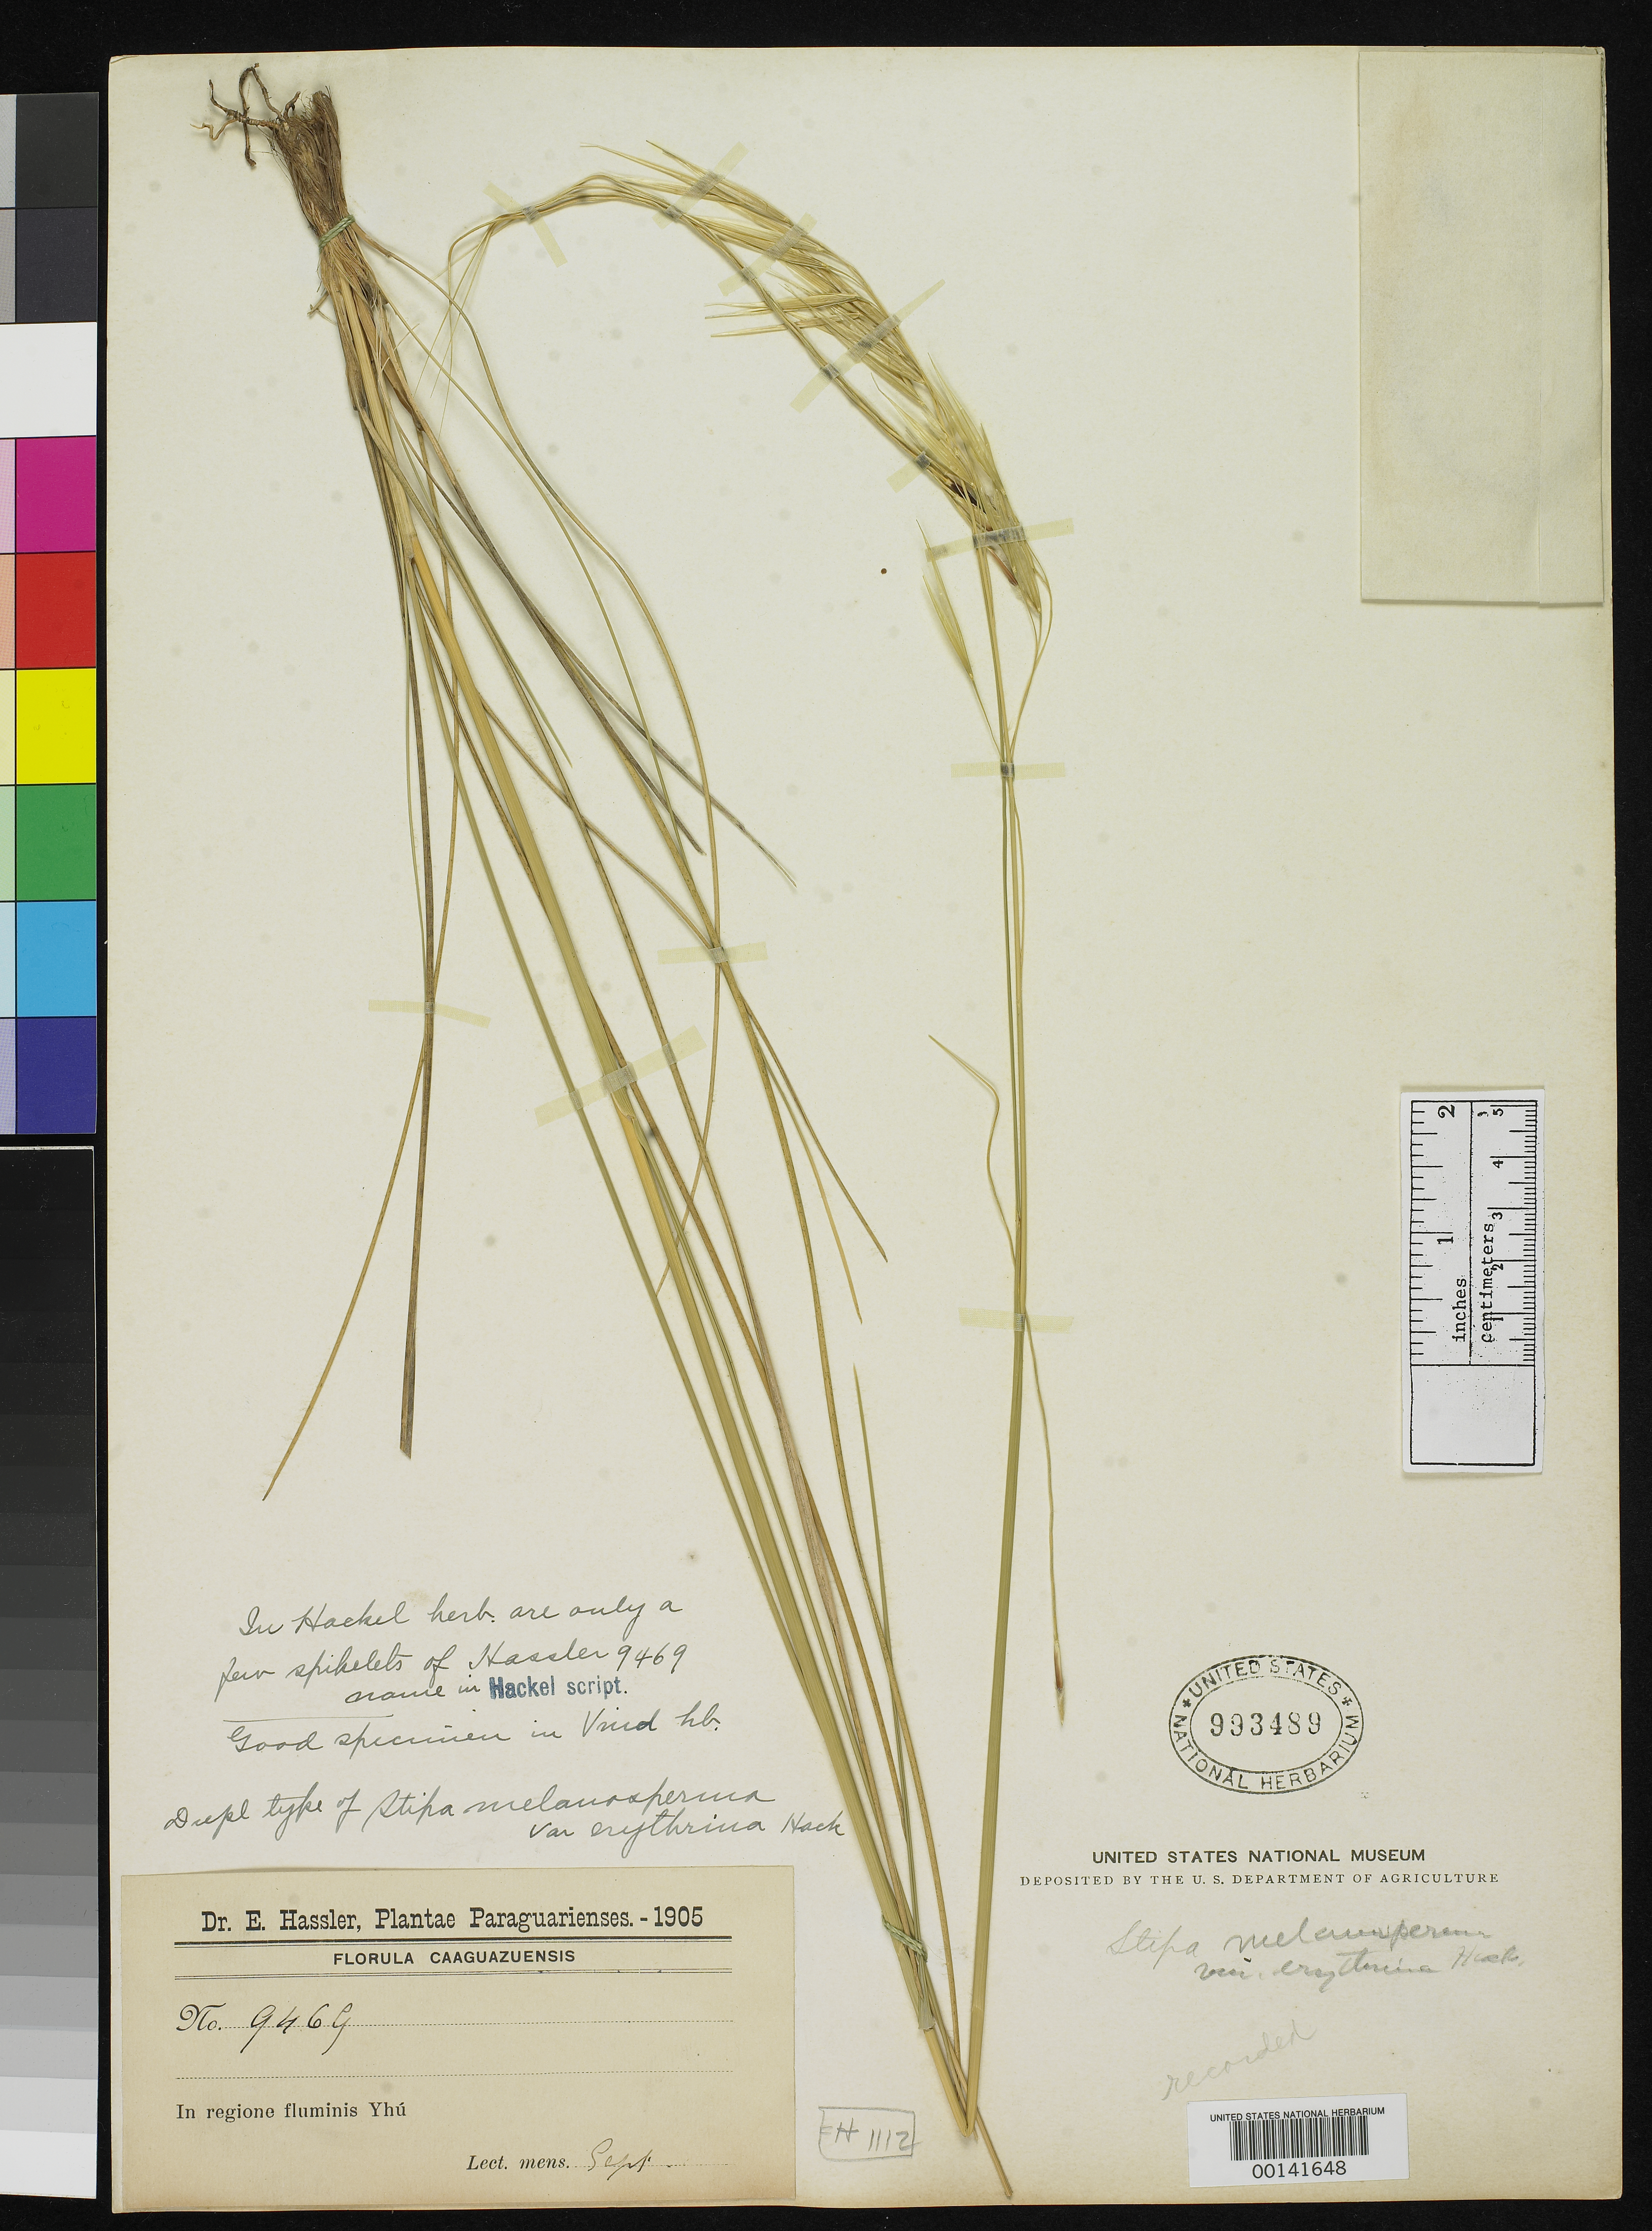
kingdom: Plantae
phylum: Tracheophyta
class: Liliopsida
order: Poales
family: Poaceae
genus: Stipa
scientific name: Stipa melanosperma var. erythrina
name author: Hack.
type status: Isotype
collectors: E. Hassler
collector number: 9469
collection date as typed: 1905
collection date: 1905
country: Paraguay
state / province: Caaguazú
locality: Yhu.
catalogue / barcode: US 993489